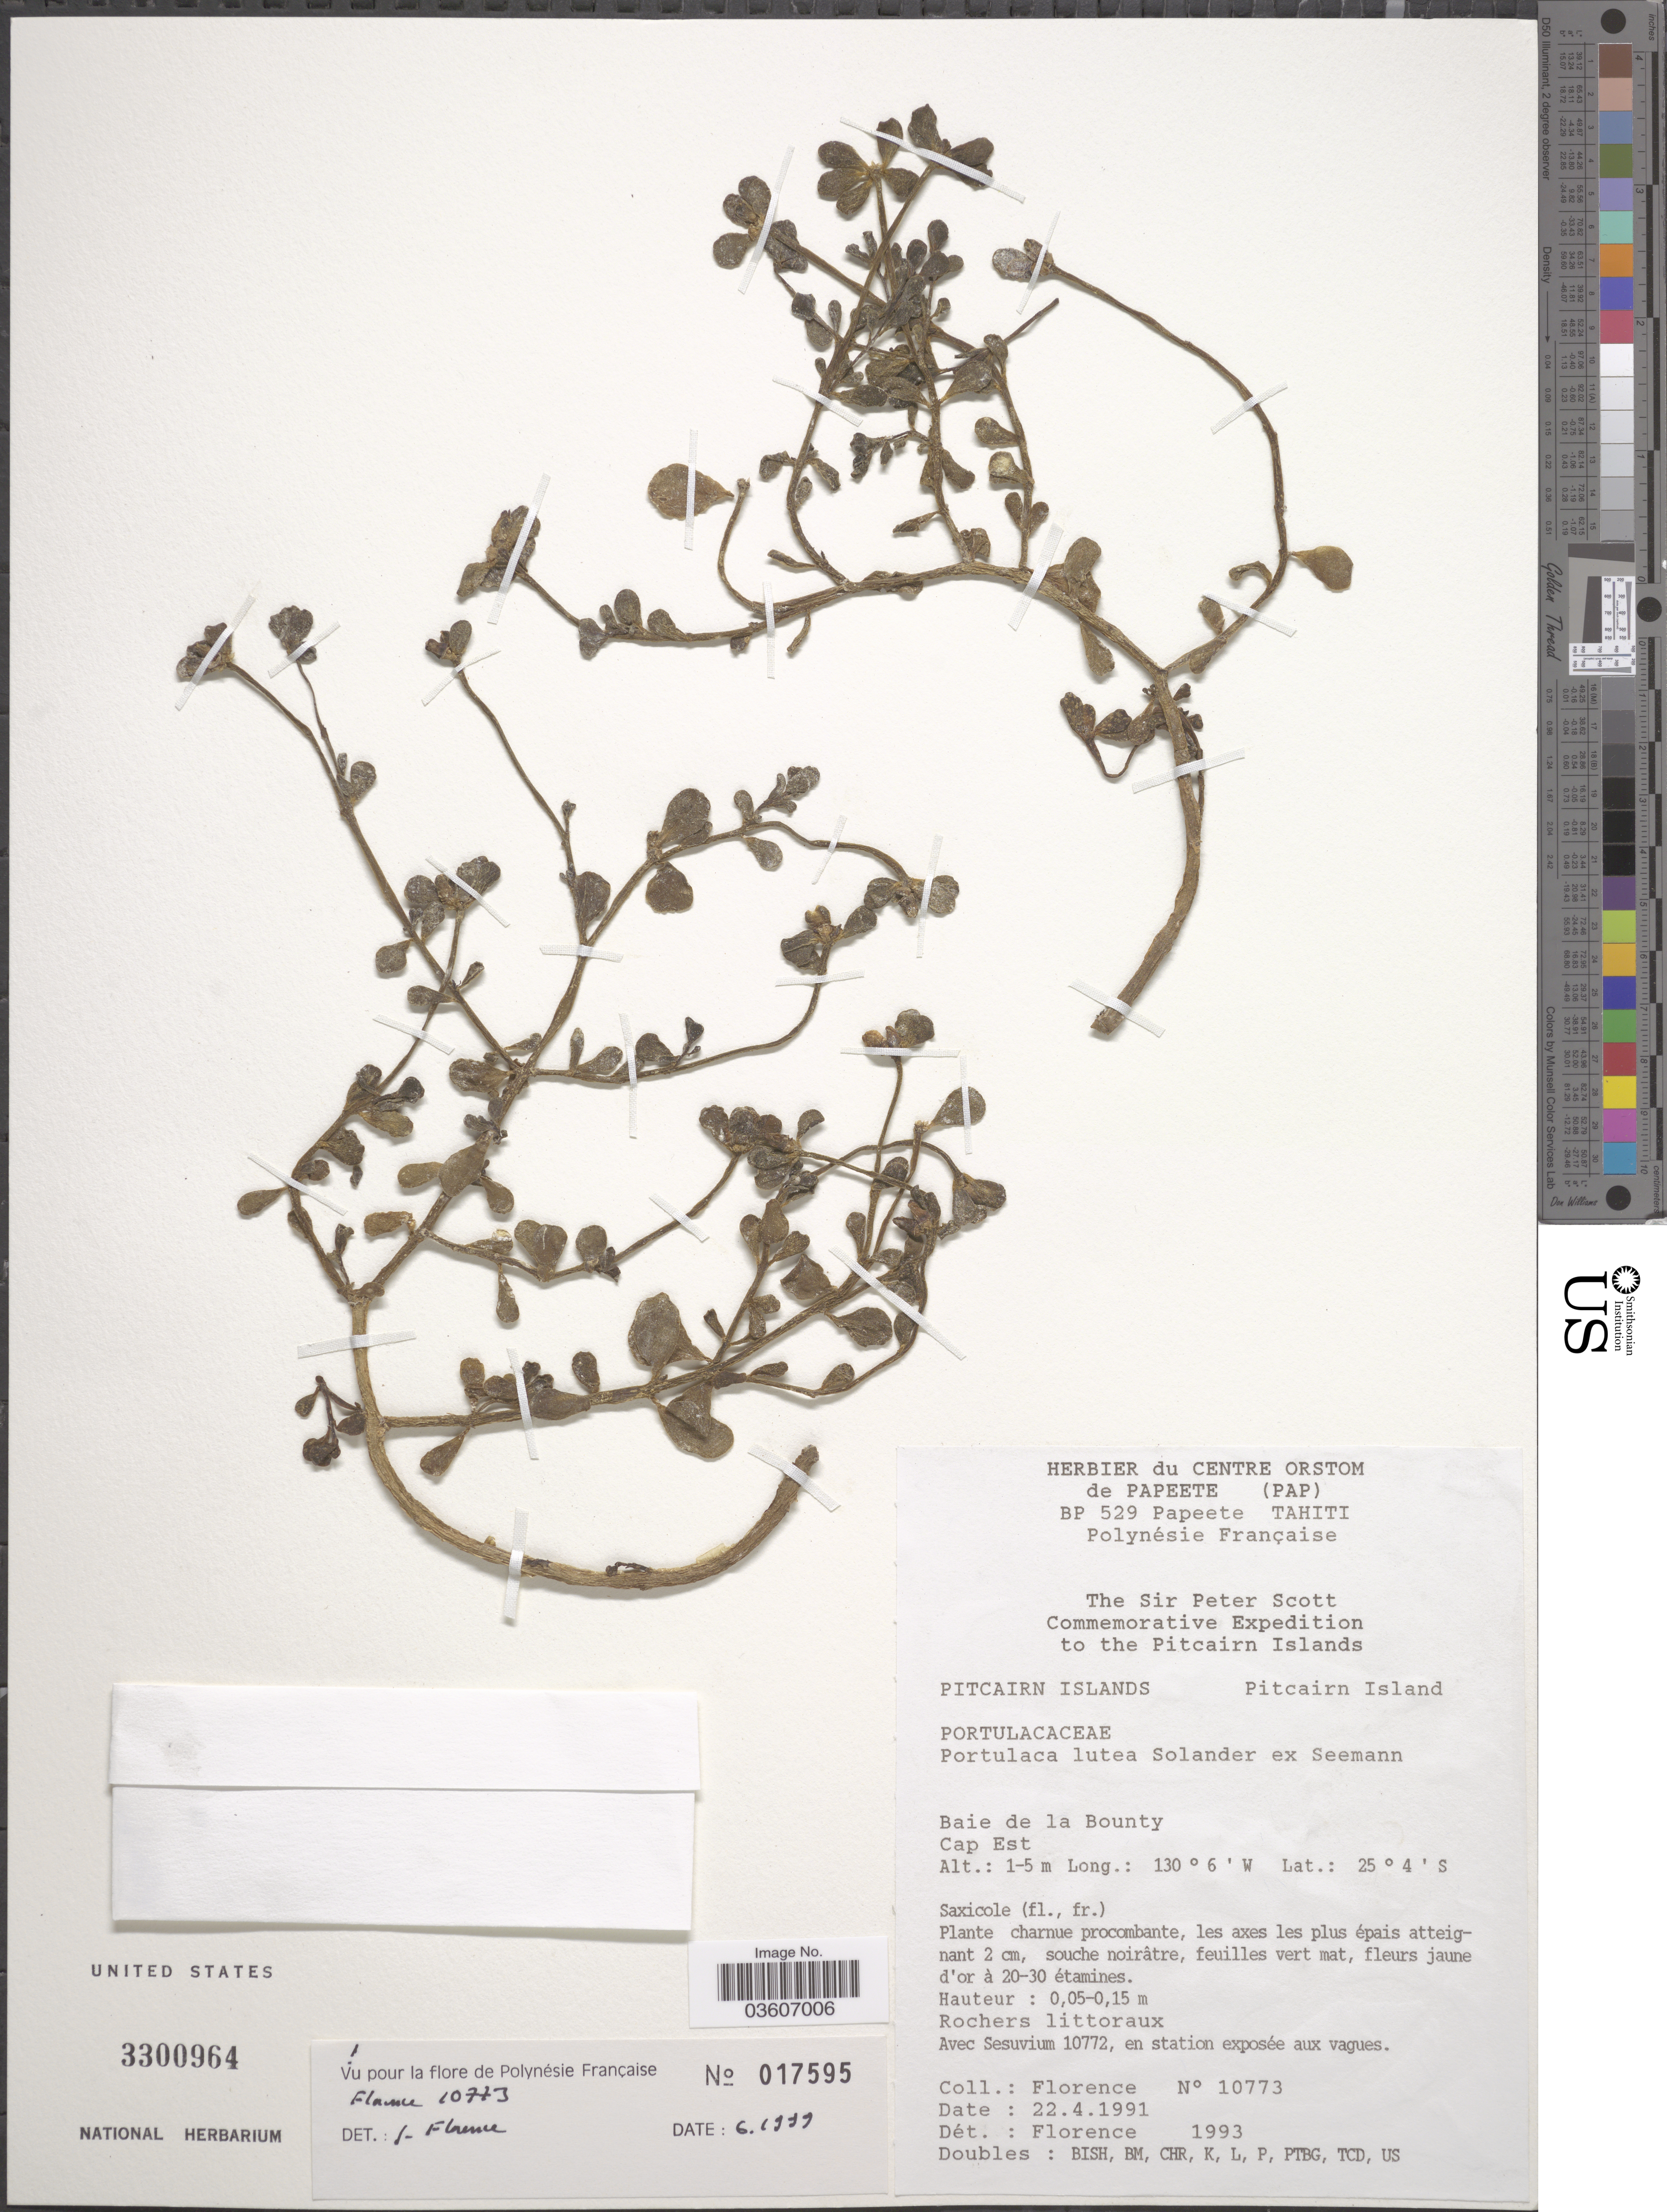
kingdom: Plantae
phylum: Tracheophyta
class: Magnoliopsida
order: Caryophyllales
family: Portulacaceae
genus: Portulaca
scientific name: Portulaca lutea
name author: Sol. ex G. Forst.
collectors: -. Florence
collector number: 10773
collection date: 1991-04-22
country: Pitcairn Islands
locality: Pitcairn Islands. Pitcairn Island. Baie de la Bounty. Cap Est.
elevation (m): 1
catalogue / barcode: US 3300964